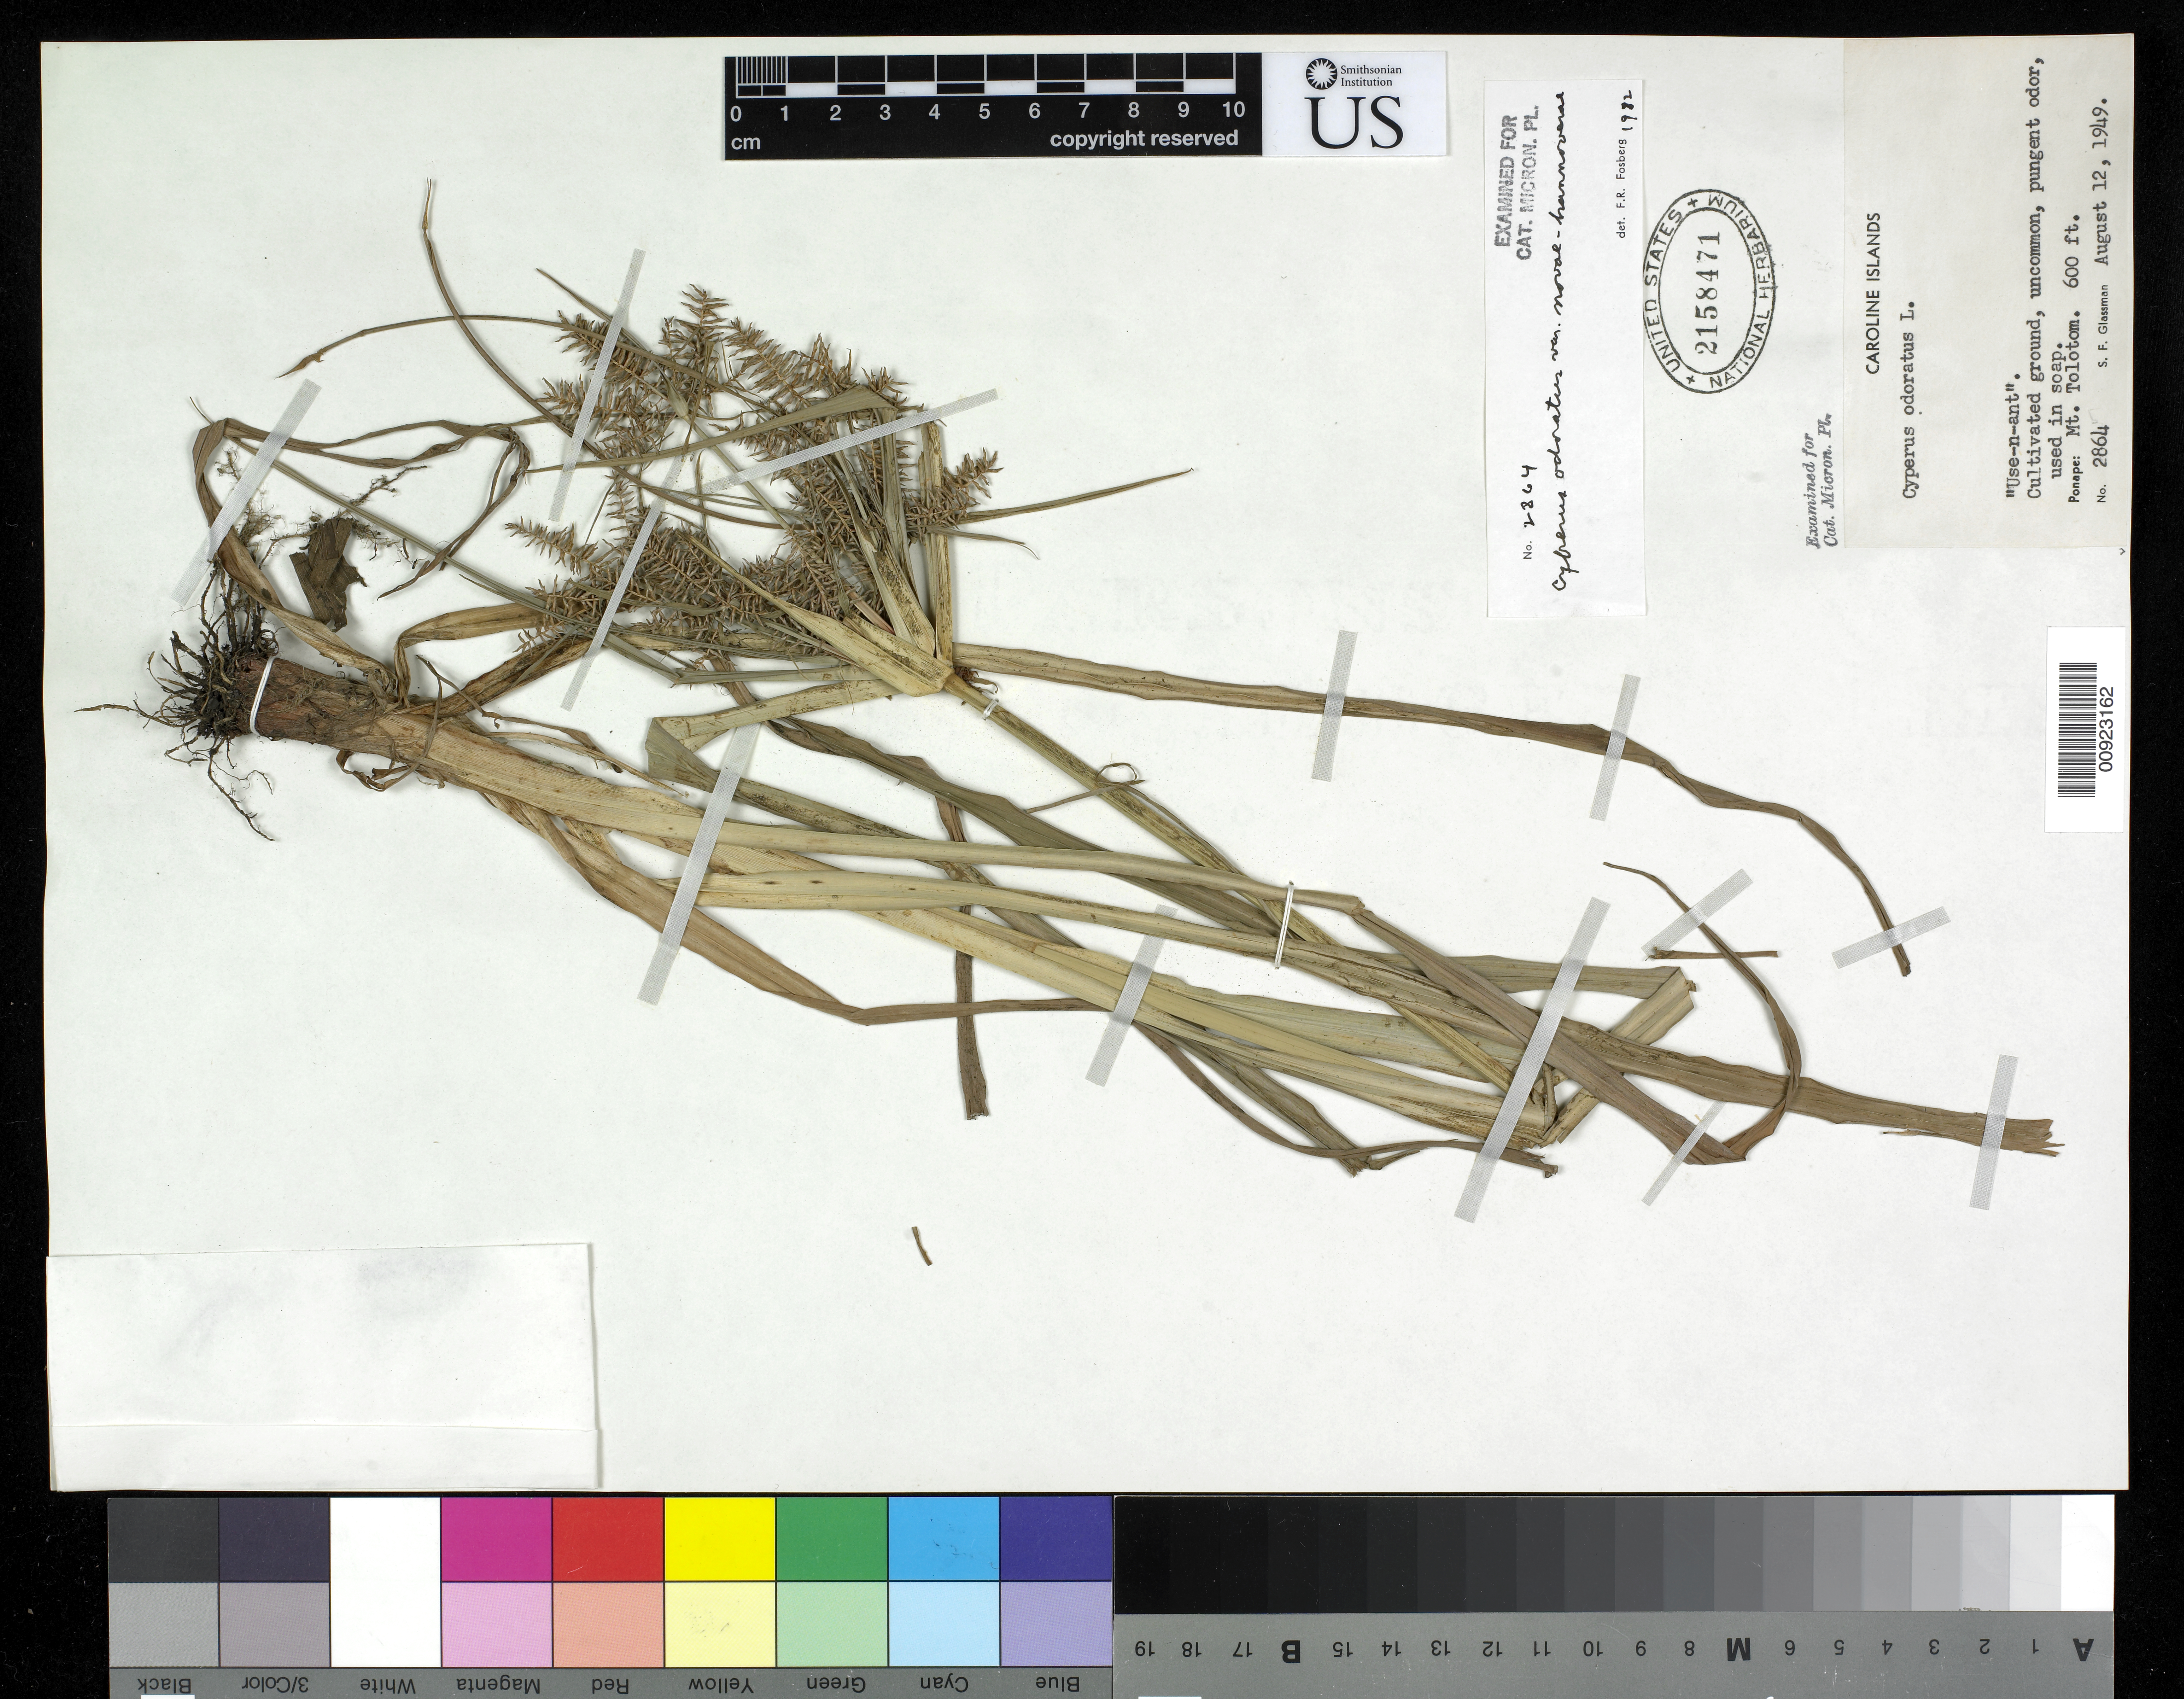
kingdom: Plantae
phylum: Tracheophyta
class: Liliopsida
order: Poales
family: Cyperaceae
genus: Cyperus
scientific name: Cyperus odoratus var. novae-hannoverae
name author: (Boeckeler) Sachet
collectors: S. F. Glassman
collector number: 2864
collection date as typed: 12 Aug 1949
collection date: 1949-08-12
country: Micronesia, Federated States of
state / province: Pohnpei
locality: Mt. Tolotom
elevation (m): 183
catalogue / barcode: US 2158471